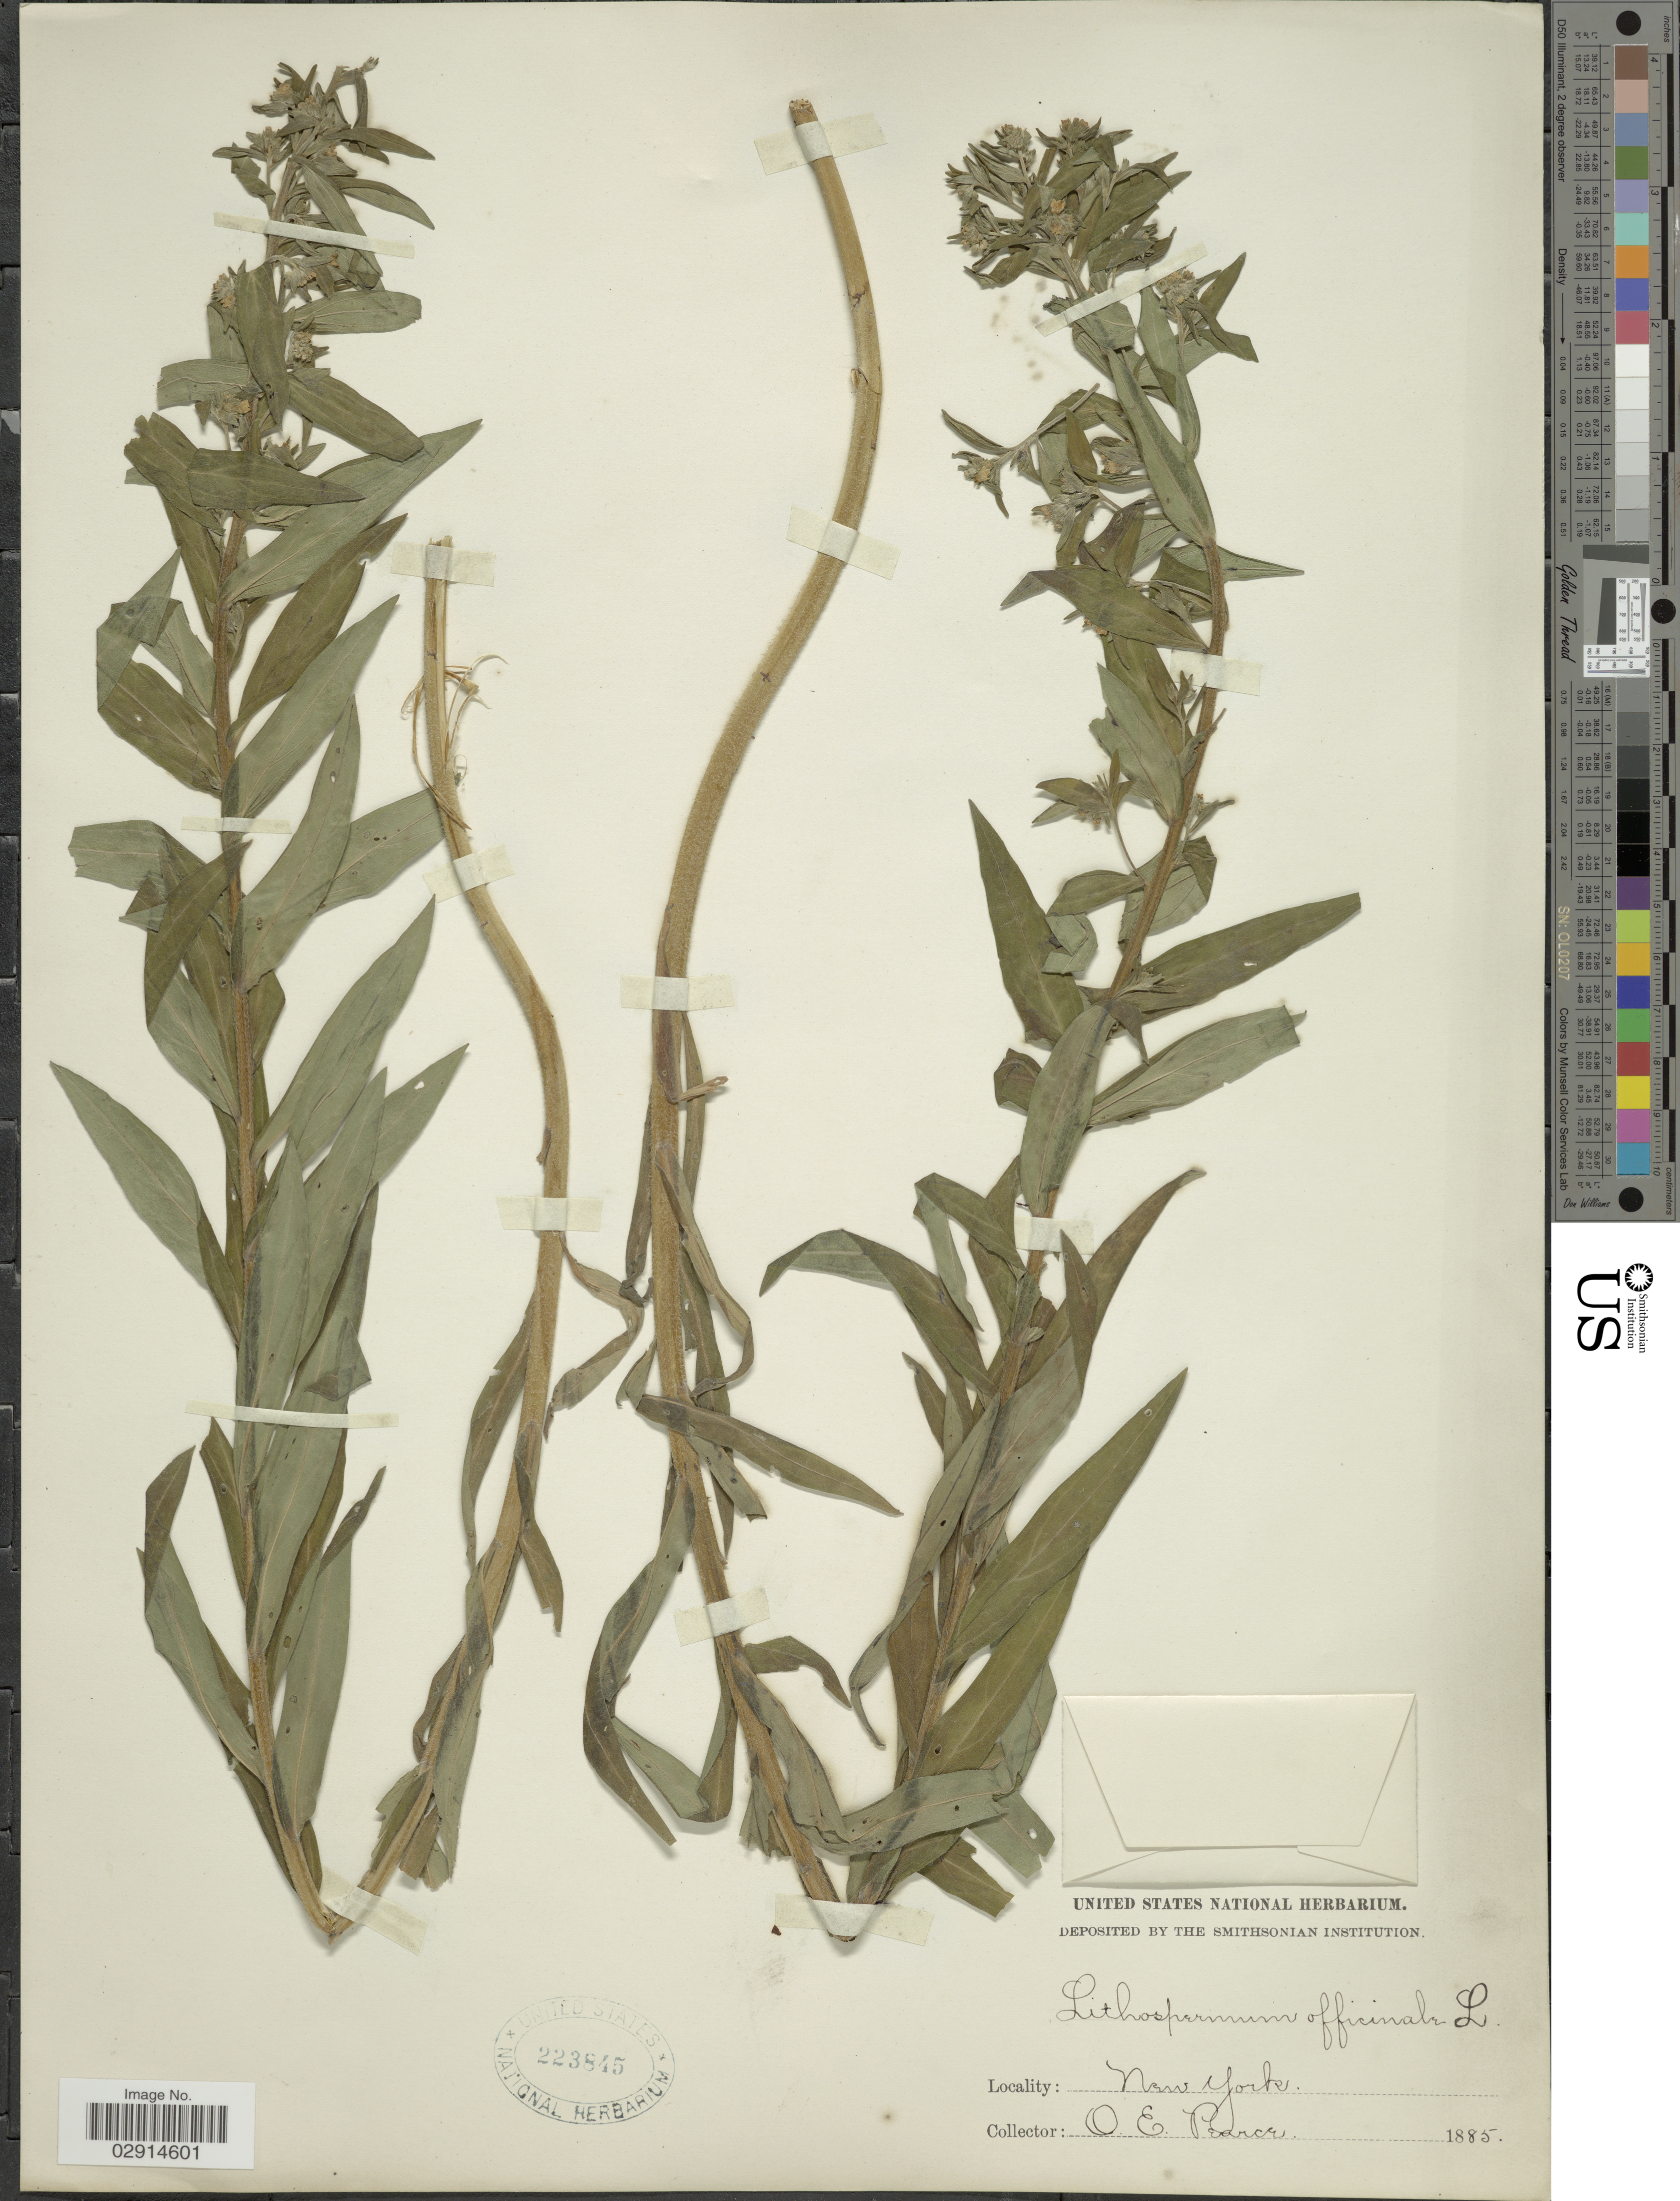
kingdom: Plantae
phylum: Tracheophyta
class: Magnoliopsida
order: Boraginales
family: Boraginaceae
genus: Lithospermum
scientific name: Lithospermum officinale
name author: L.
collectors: O. E. Pearce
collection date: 1885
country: United States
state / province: New York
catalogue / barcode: US 223845